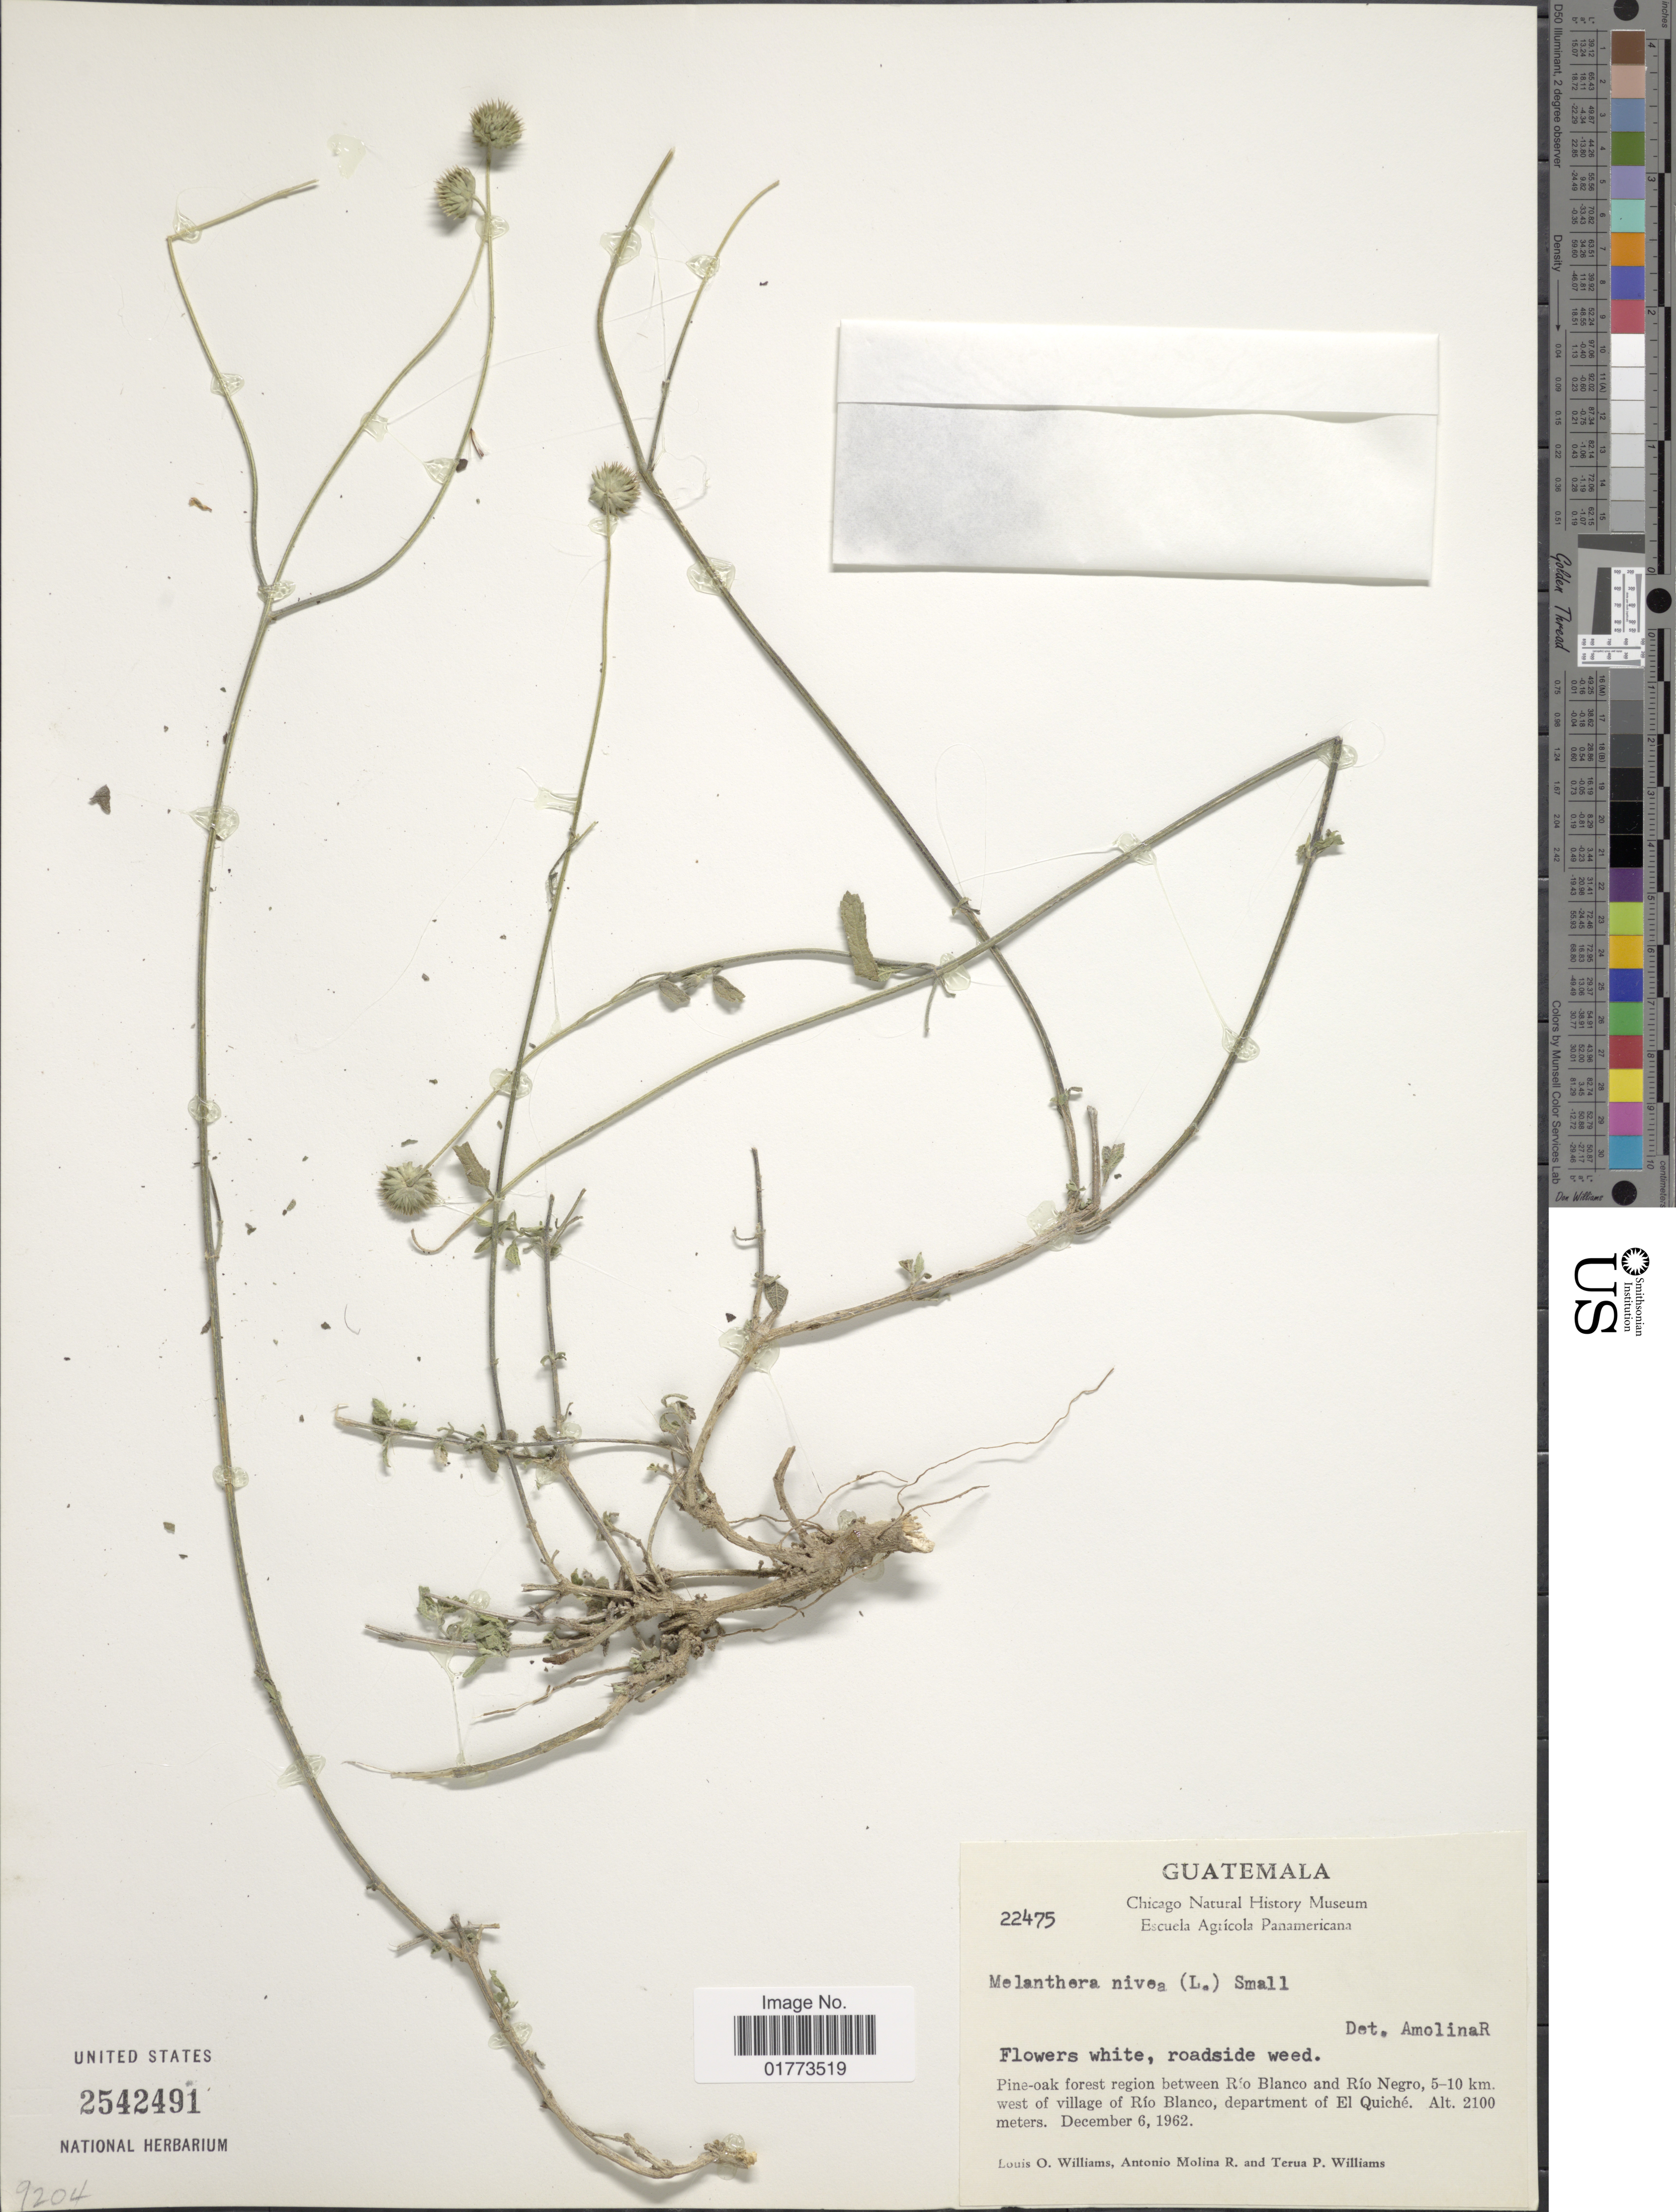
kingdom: Plantae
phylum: Tracheophyta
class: Magnoliopsida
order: Asterales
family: Asteraceae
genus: Melanthera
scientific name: Melanthera nivea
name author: (L.) Small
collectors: L. O. Williams, A. Molina R. & T. P. Williams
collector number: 22475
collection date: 1962-12-06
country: Guatemala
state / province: El Quiché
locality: Pine-oak forest region between Río Blanco and Río Negro, 5-10 km. west of village of Río Blanco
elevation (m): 2100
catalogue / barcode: US 2542491